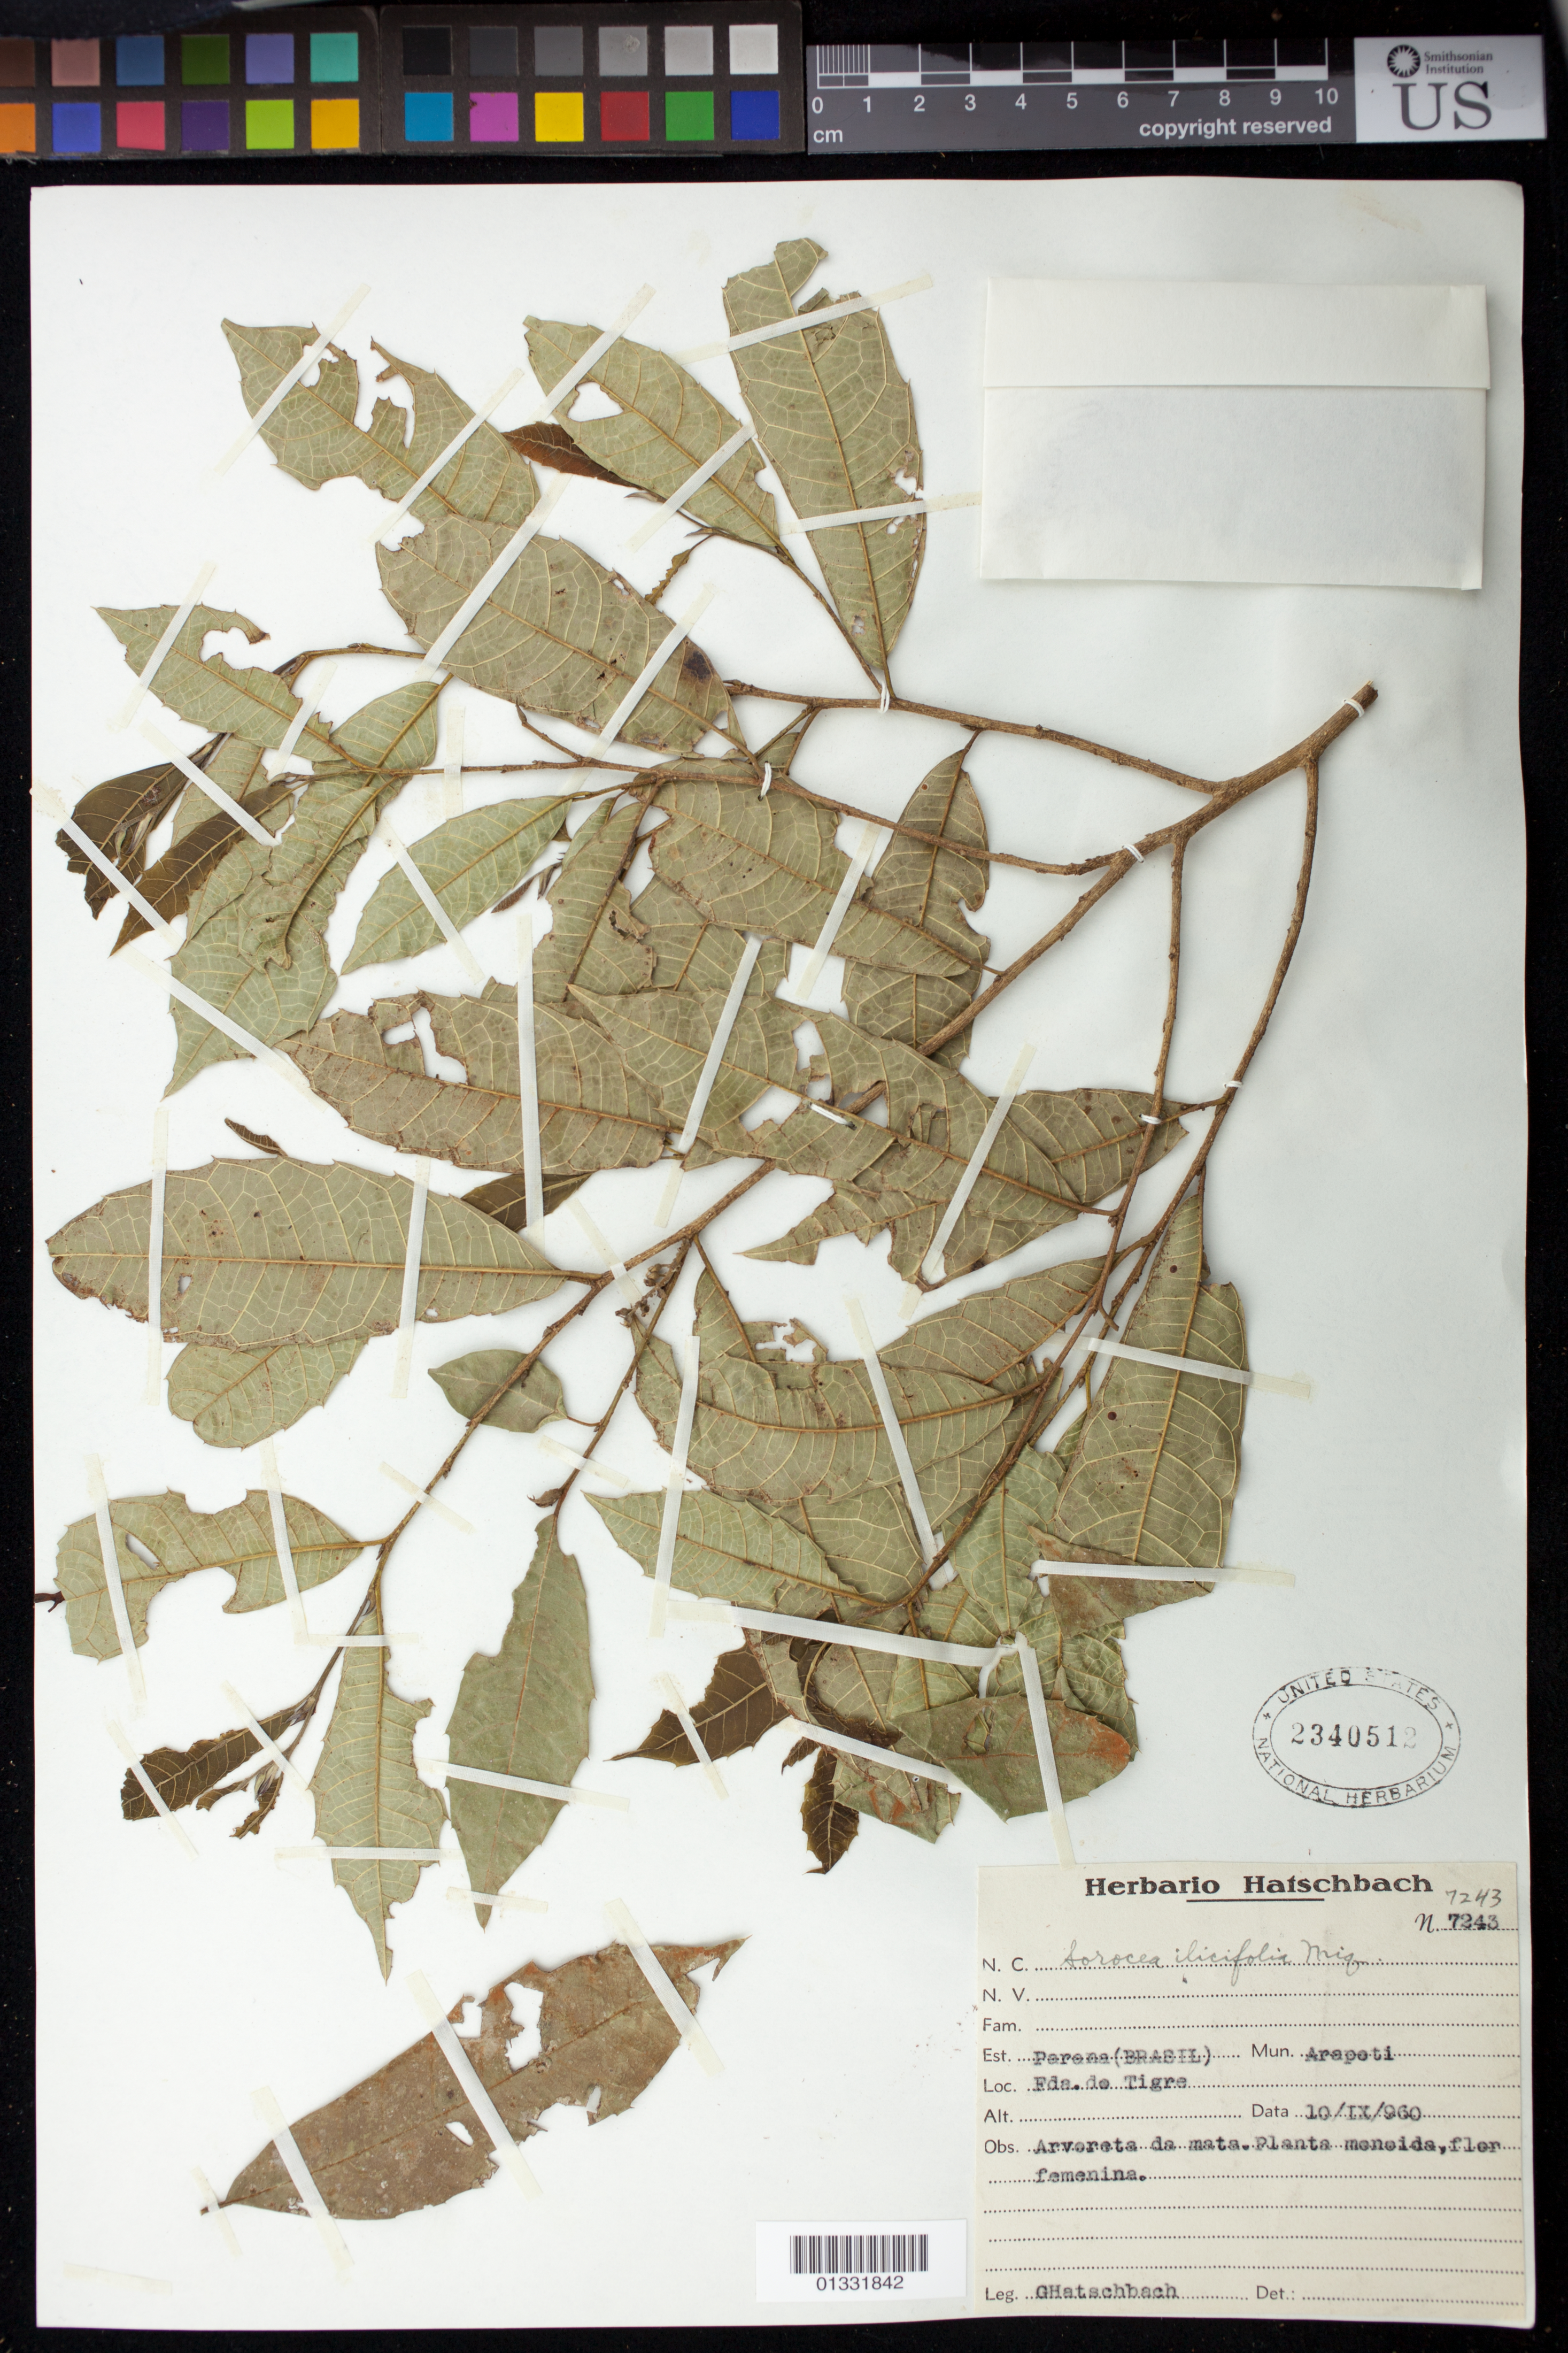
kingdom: Plantae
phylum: Tracheophyta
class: Magnoliopsida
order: Rosales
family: Moraceae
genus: Sorocea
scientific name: Sorocea bonplandii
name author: (Baill.) W.C. Burger et al.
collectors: G. Hatschbach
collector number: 7243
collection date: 1960-09-10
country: Brazil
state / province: Paraná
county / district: Arapoti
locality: Fda. do Tigre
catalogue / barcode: US 2340512